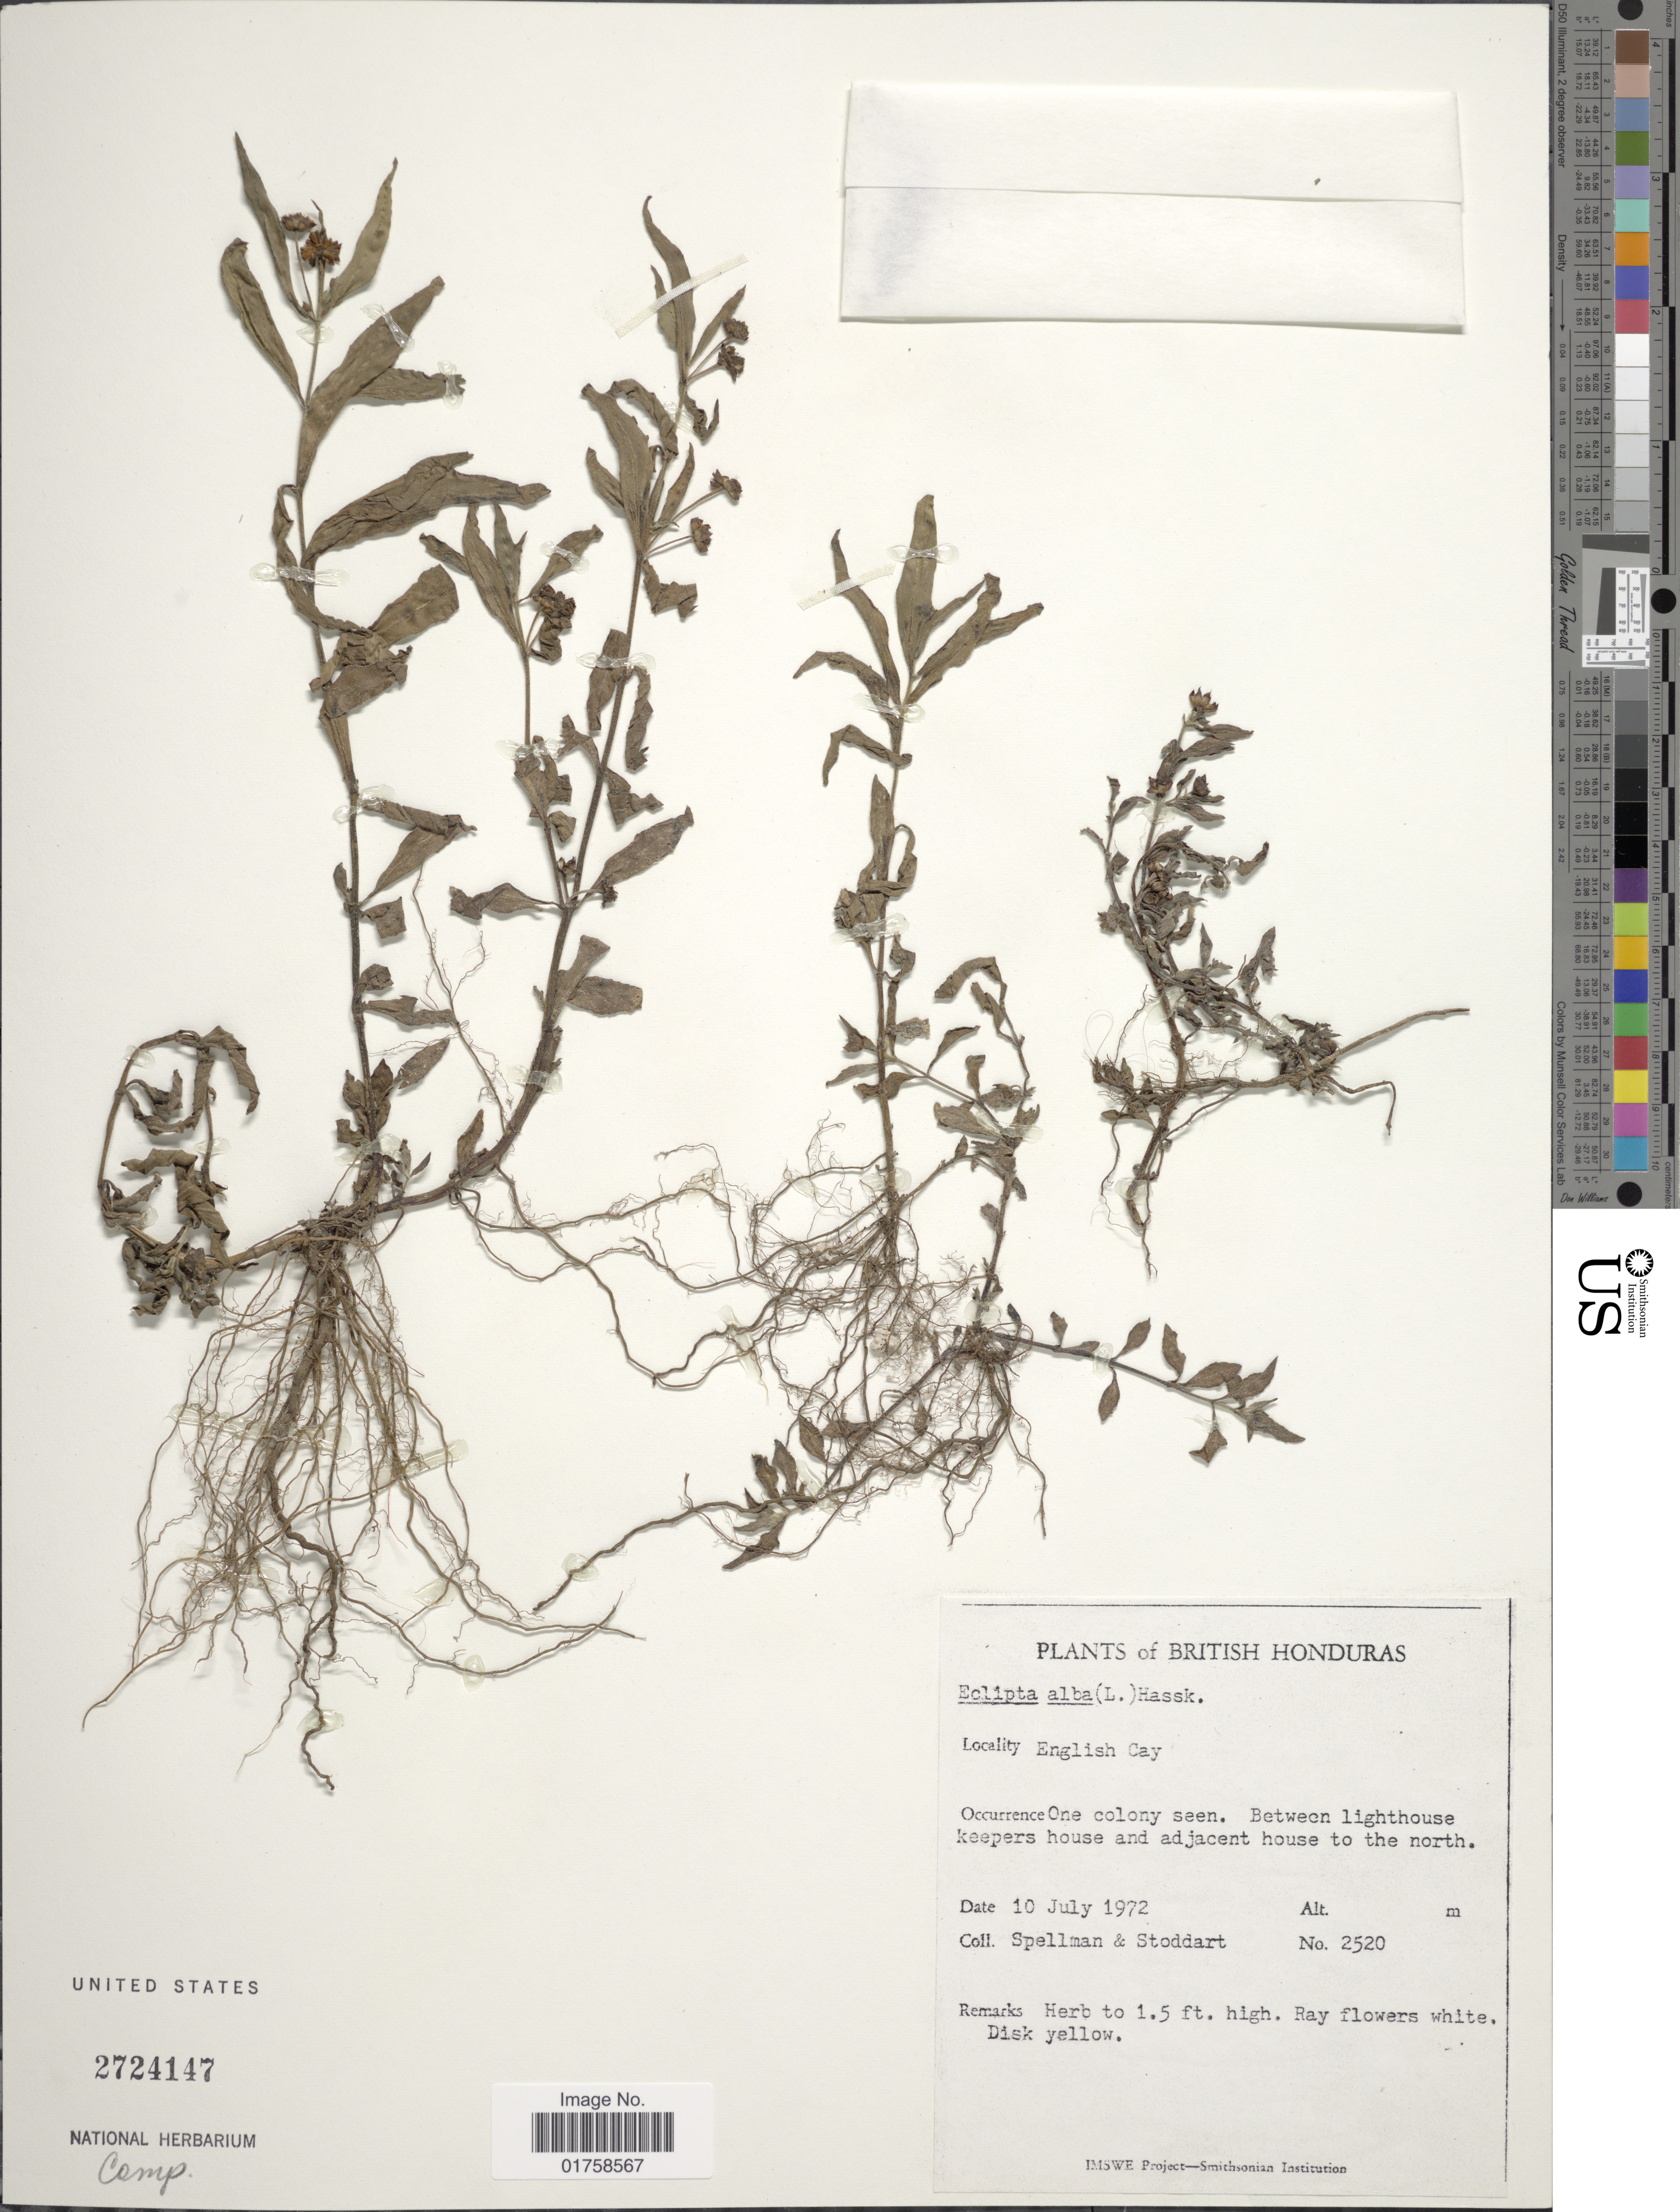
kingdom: Plantae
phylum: Tracheophyta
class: Magnoliopsida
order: Asterales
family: Asteraceae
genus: Eclipta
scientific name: Eclipta alba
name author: (L.) Hassk.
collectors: Spellman, -- & -. Stoddart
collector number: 2520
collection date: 1972-07-10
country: Belize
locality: British Honduras. English Cay. One colony seen. Between lighthouse keepers house and adjacent house to the north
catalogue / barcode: US 2724147